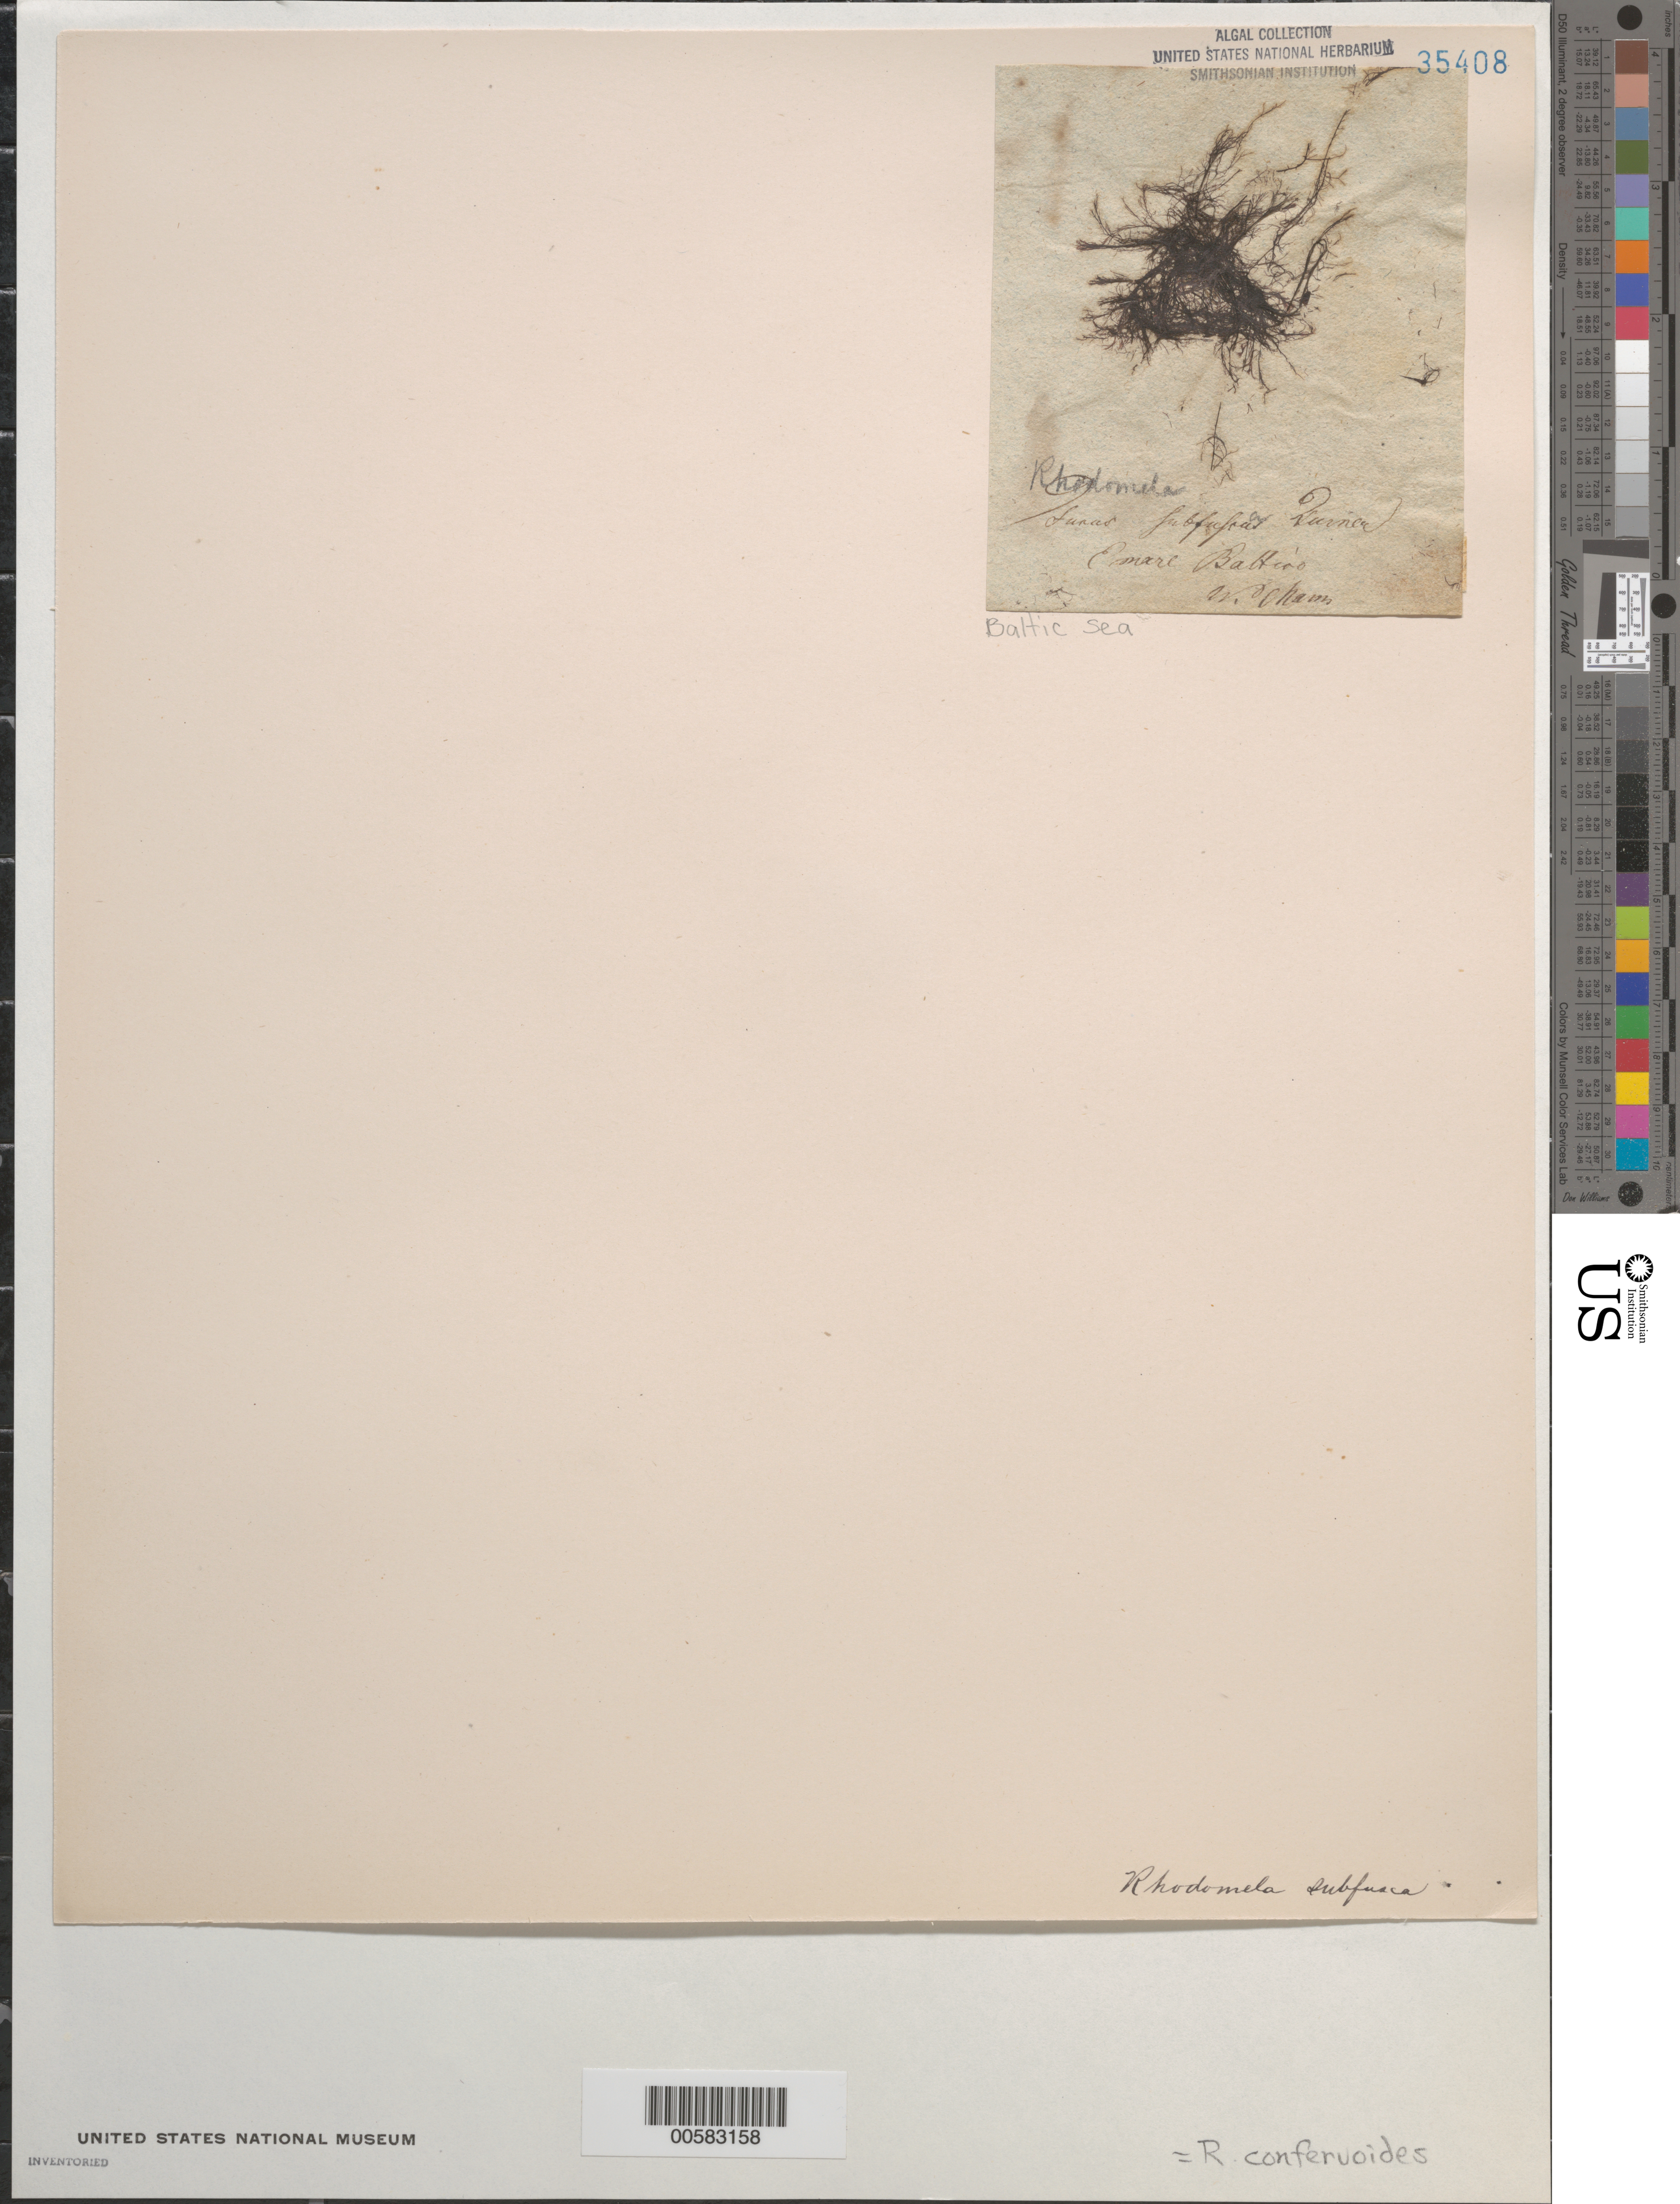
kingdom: Plantae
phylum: Rhodophyta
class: Florideophyceae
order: Ceramiales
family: Rhodomelaceae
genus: Rhodomela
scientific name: Rhodomela confervoides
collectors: W. Cham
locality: Baltic Sea (Mare baltico)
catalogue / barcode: US 35408